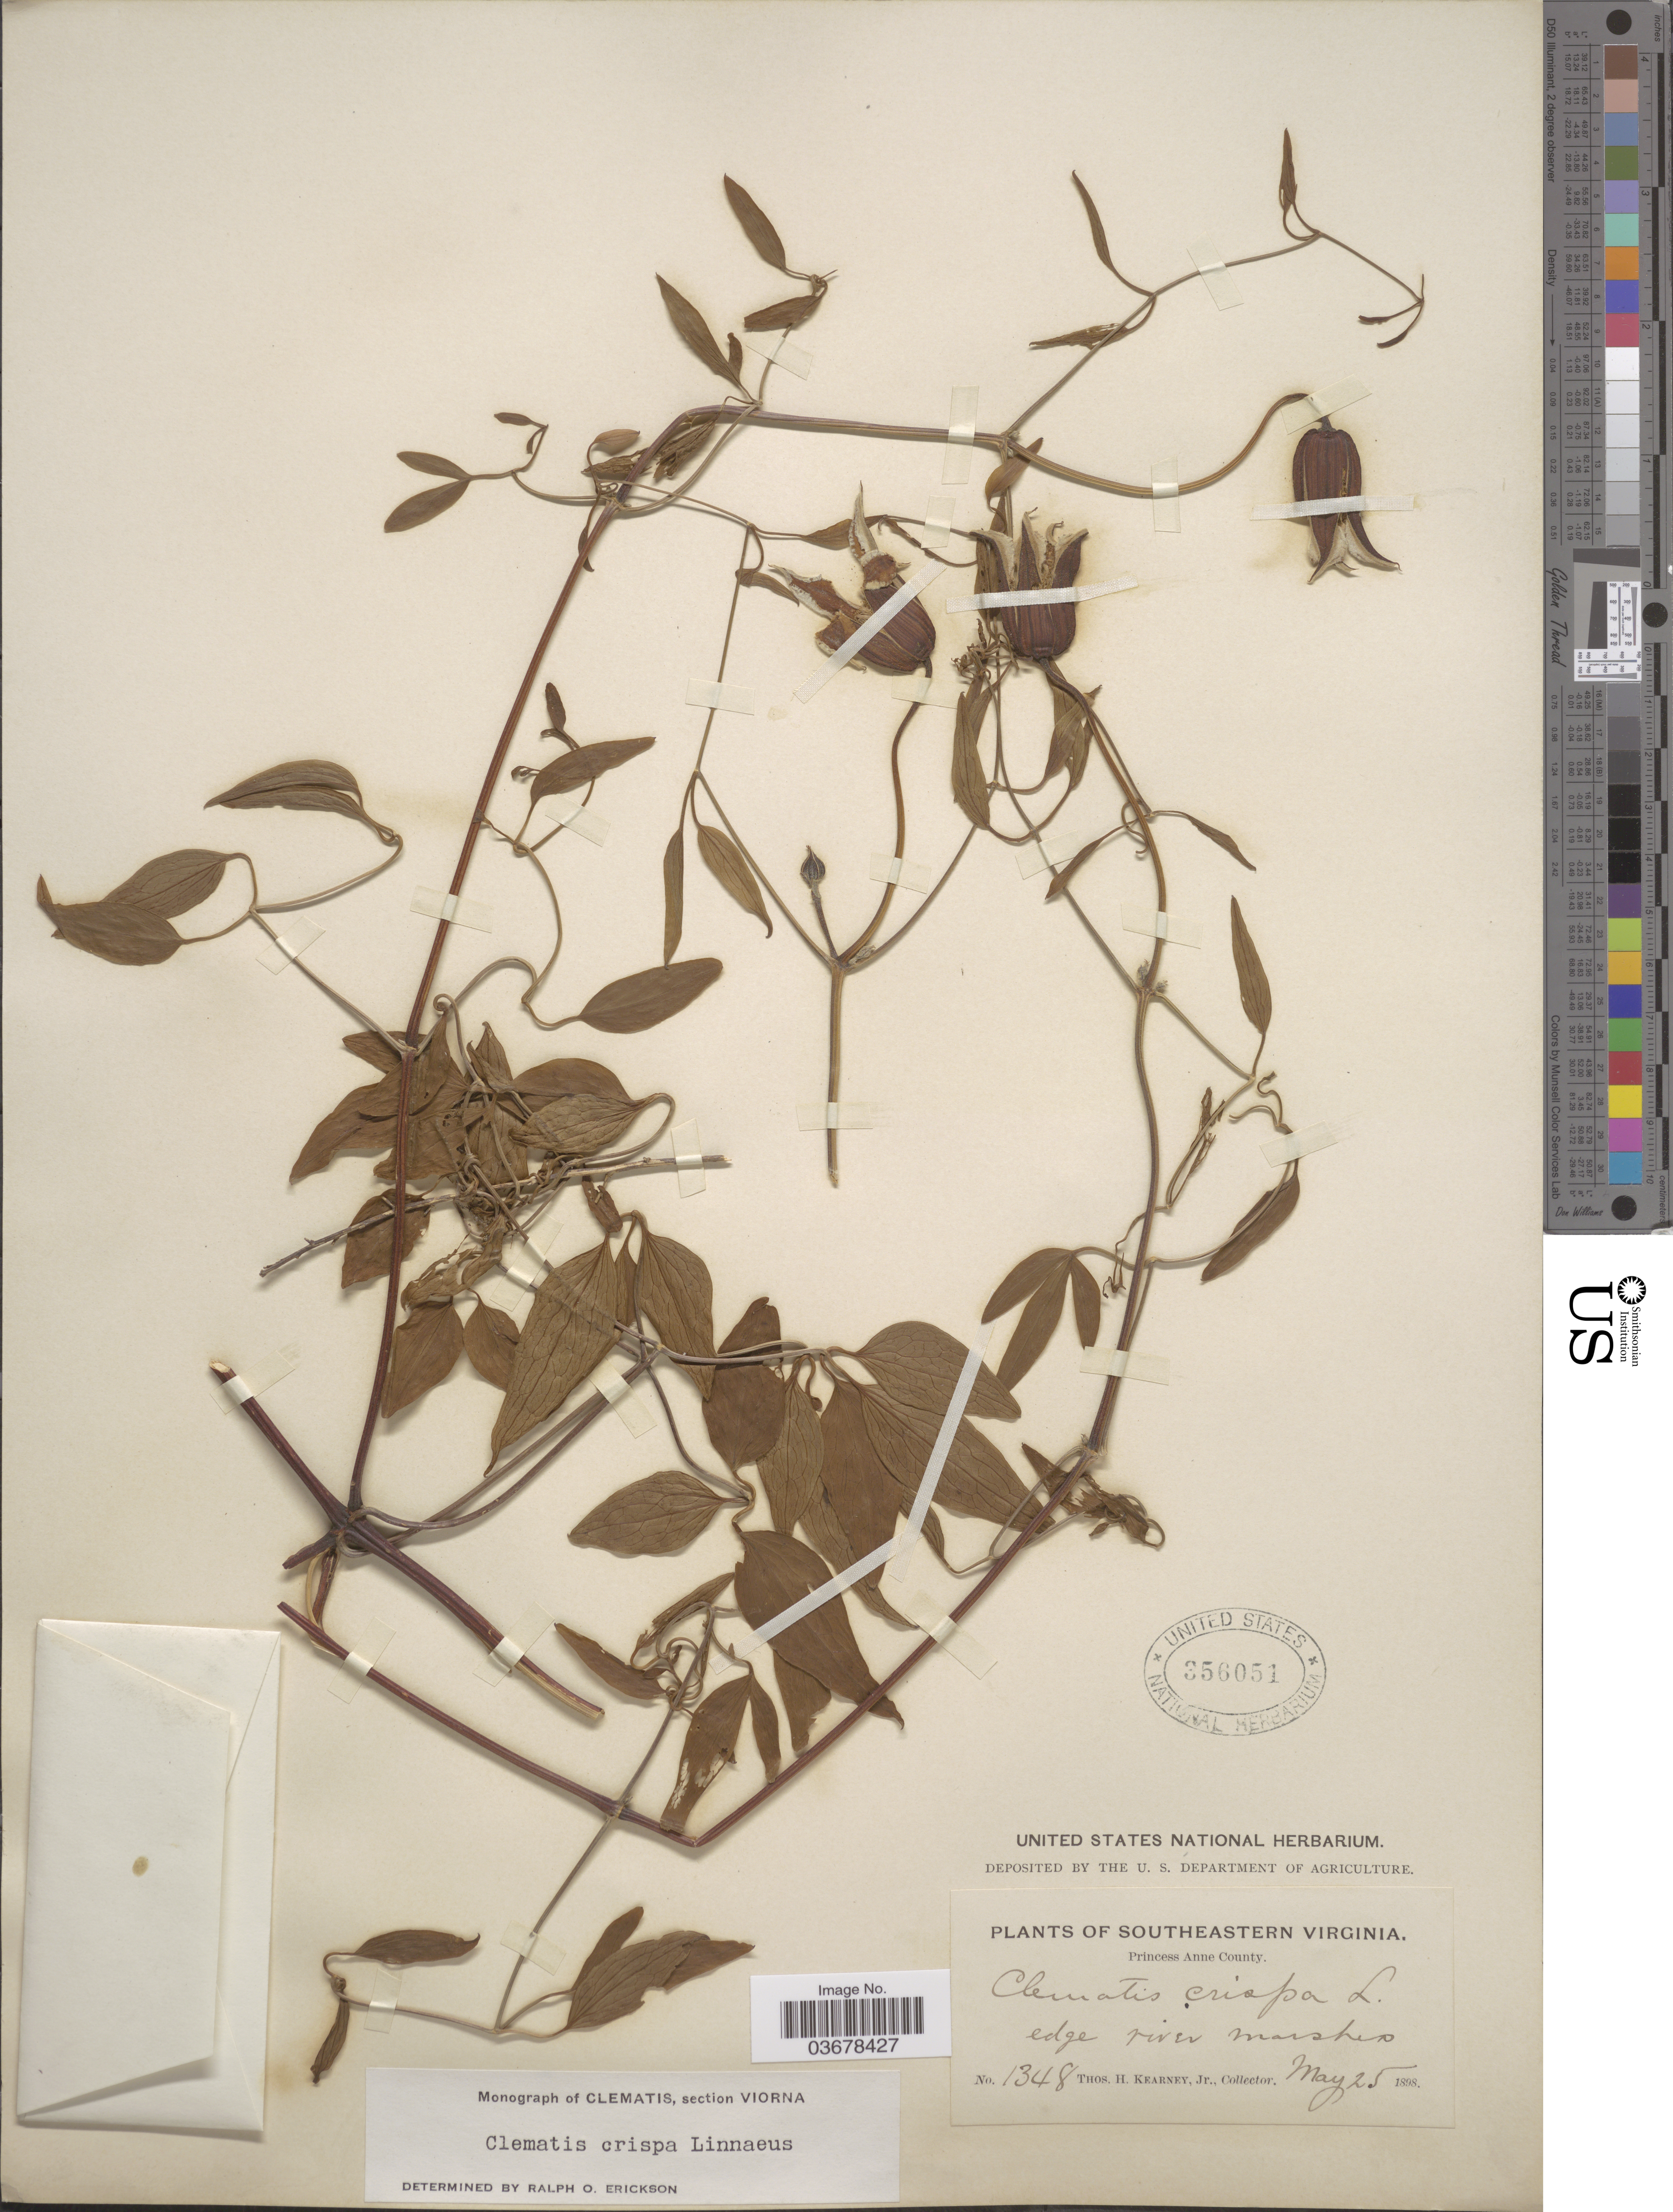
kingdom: Plantae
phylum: Tracheophyta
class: Magnoliopsida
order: Ranunculales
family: Ranunculaceae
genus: Clematis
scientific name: Clematis viorna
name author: L.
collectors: T. H. Kearney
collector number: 1348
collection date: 1898-05-25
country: United States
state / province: Virginia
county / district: City of Virginia Beach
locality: Southeastern Virginia. Princess Anne County. edge river marshes.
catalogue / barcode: US 356051